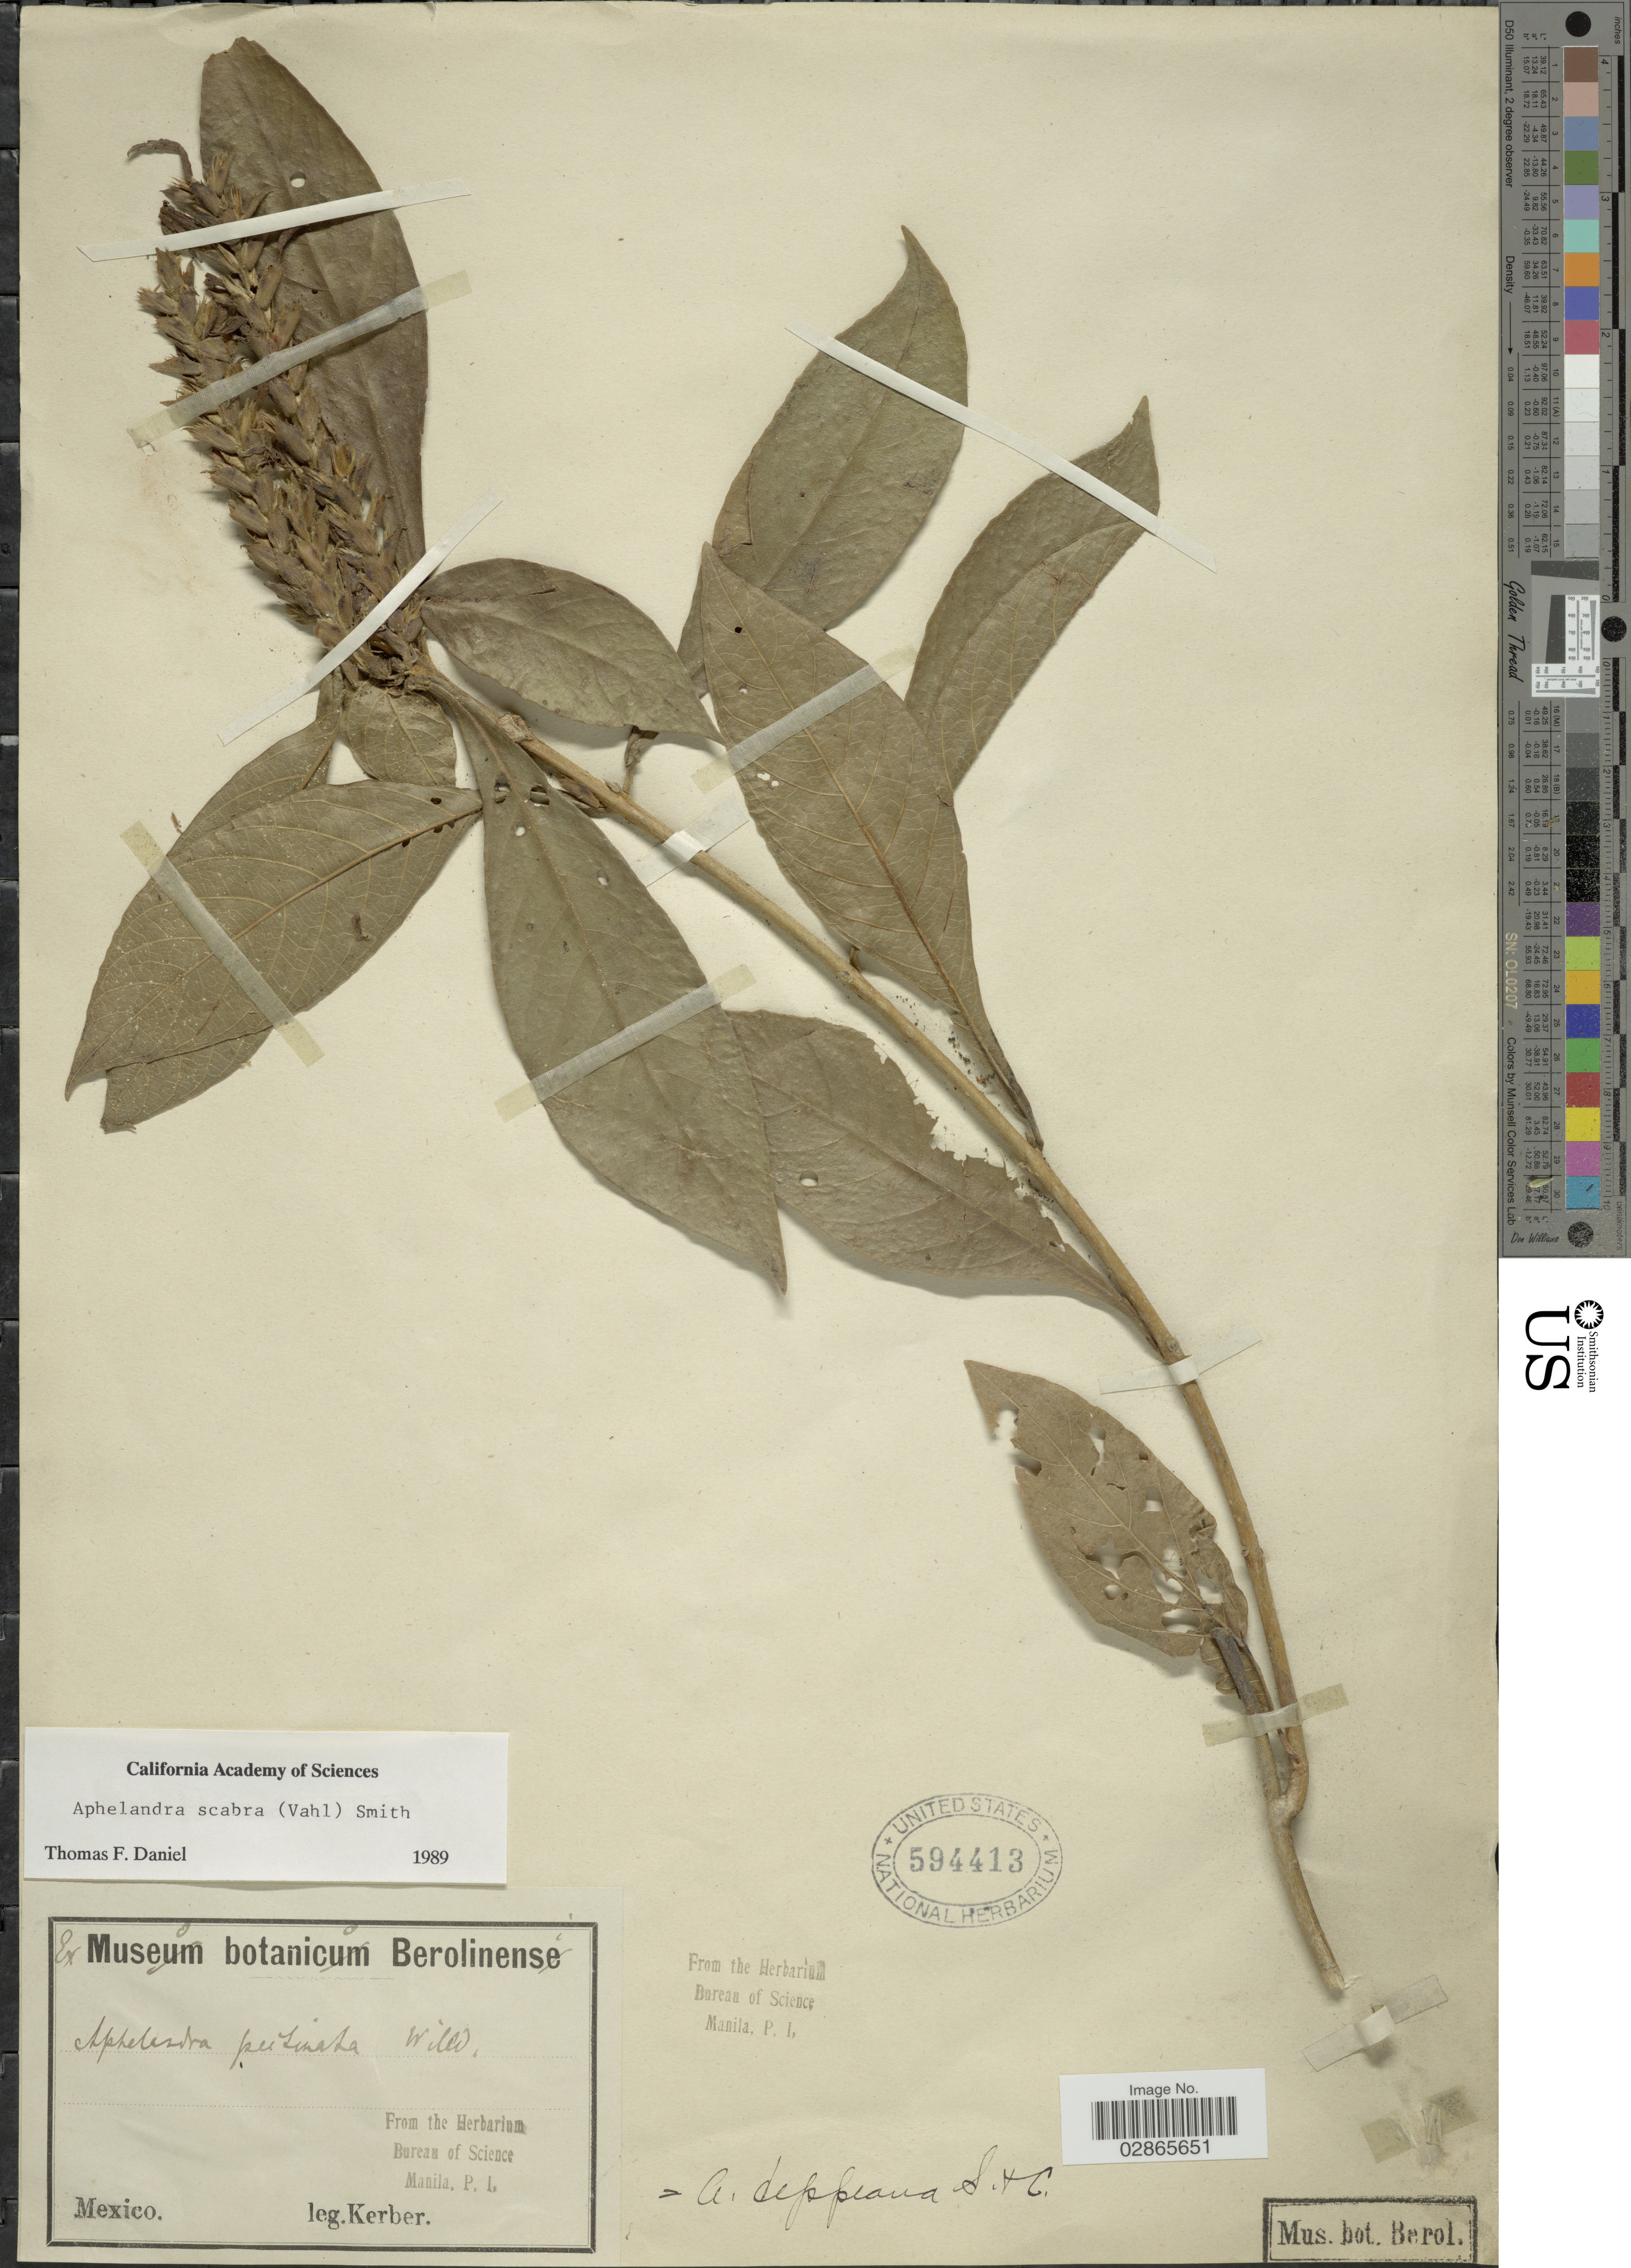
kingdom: Plantae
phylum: Tracheophyta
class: Magnoliopsida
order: Lamiales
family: Acanthaceae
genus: Aphelandra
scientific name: Aphelandra deppeana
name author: Schltdl. & Cham.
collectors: -. Kerber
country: Mexico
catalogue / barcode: US 594413